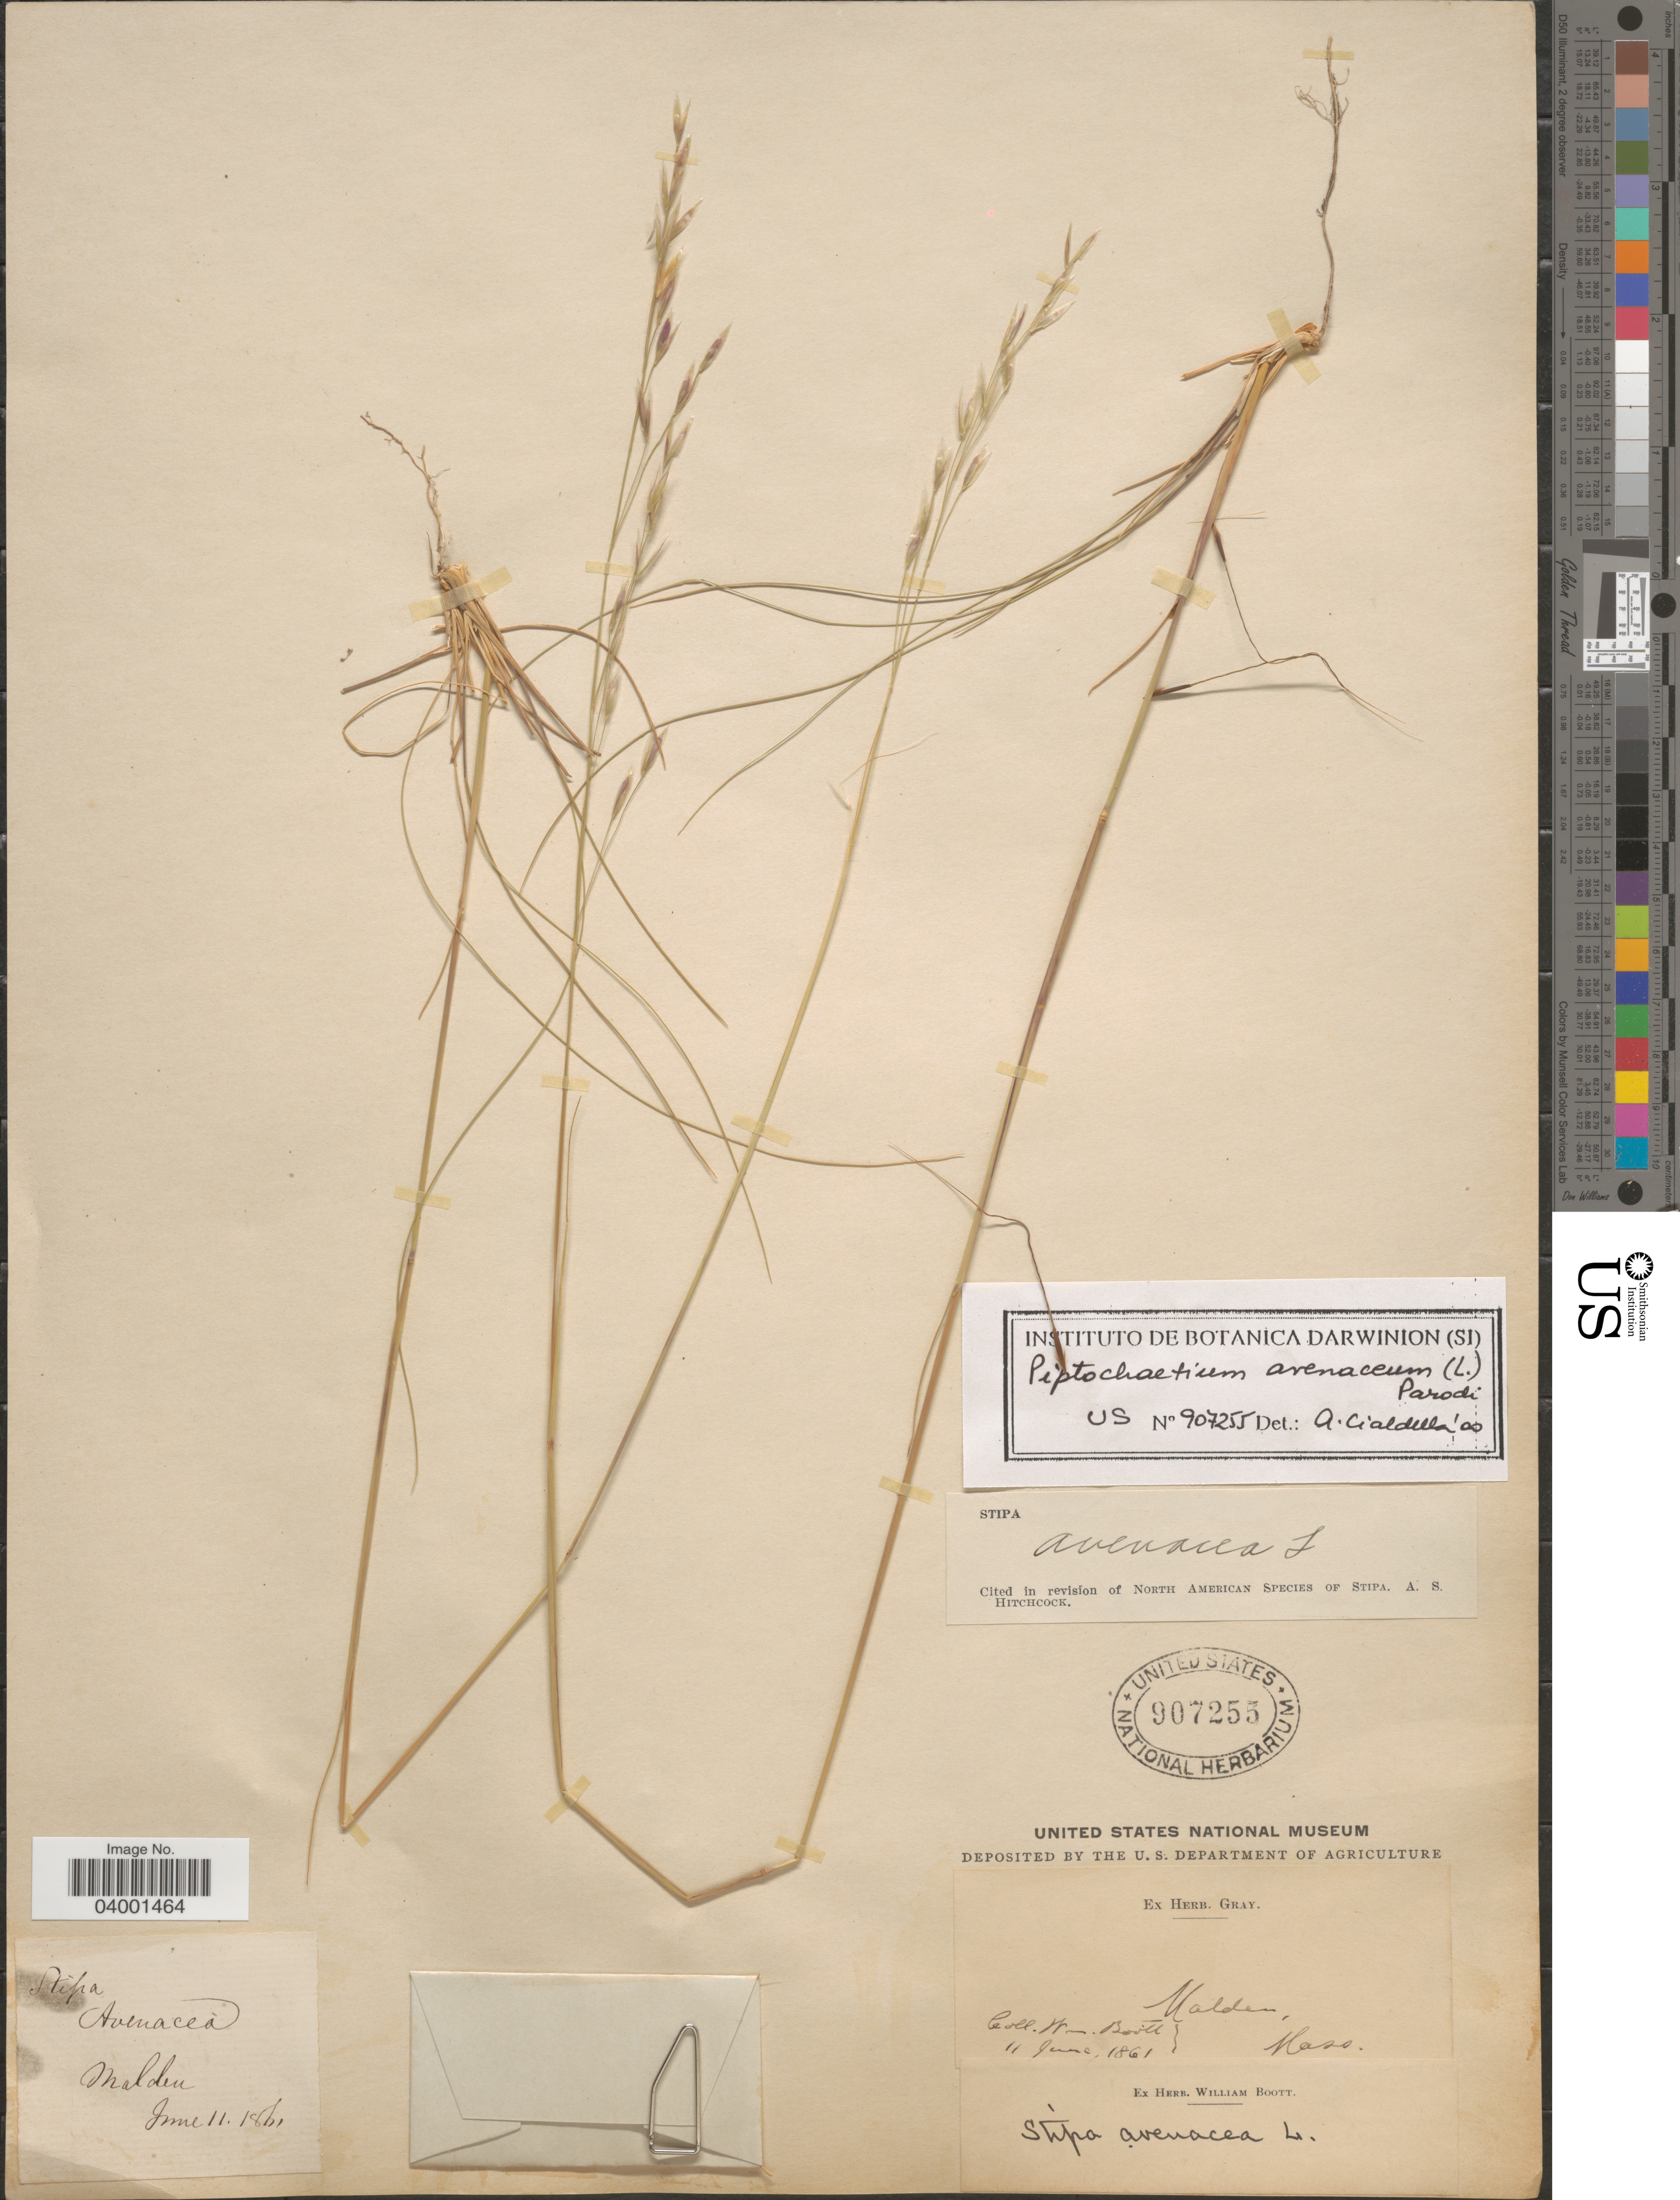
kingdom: Plantae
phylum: Tracheophyta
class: Liliopsida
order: Poales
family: Poaceae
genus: Piptochaetium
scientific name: Piptochaetium avenaceum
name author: (L.) Parodi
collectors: W. Boott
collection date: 1861-06-11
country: United States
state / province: Massachusetts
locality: Malden.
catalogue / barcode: US 907255